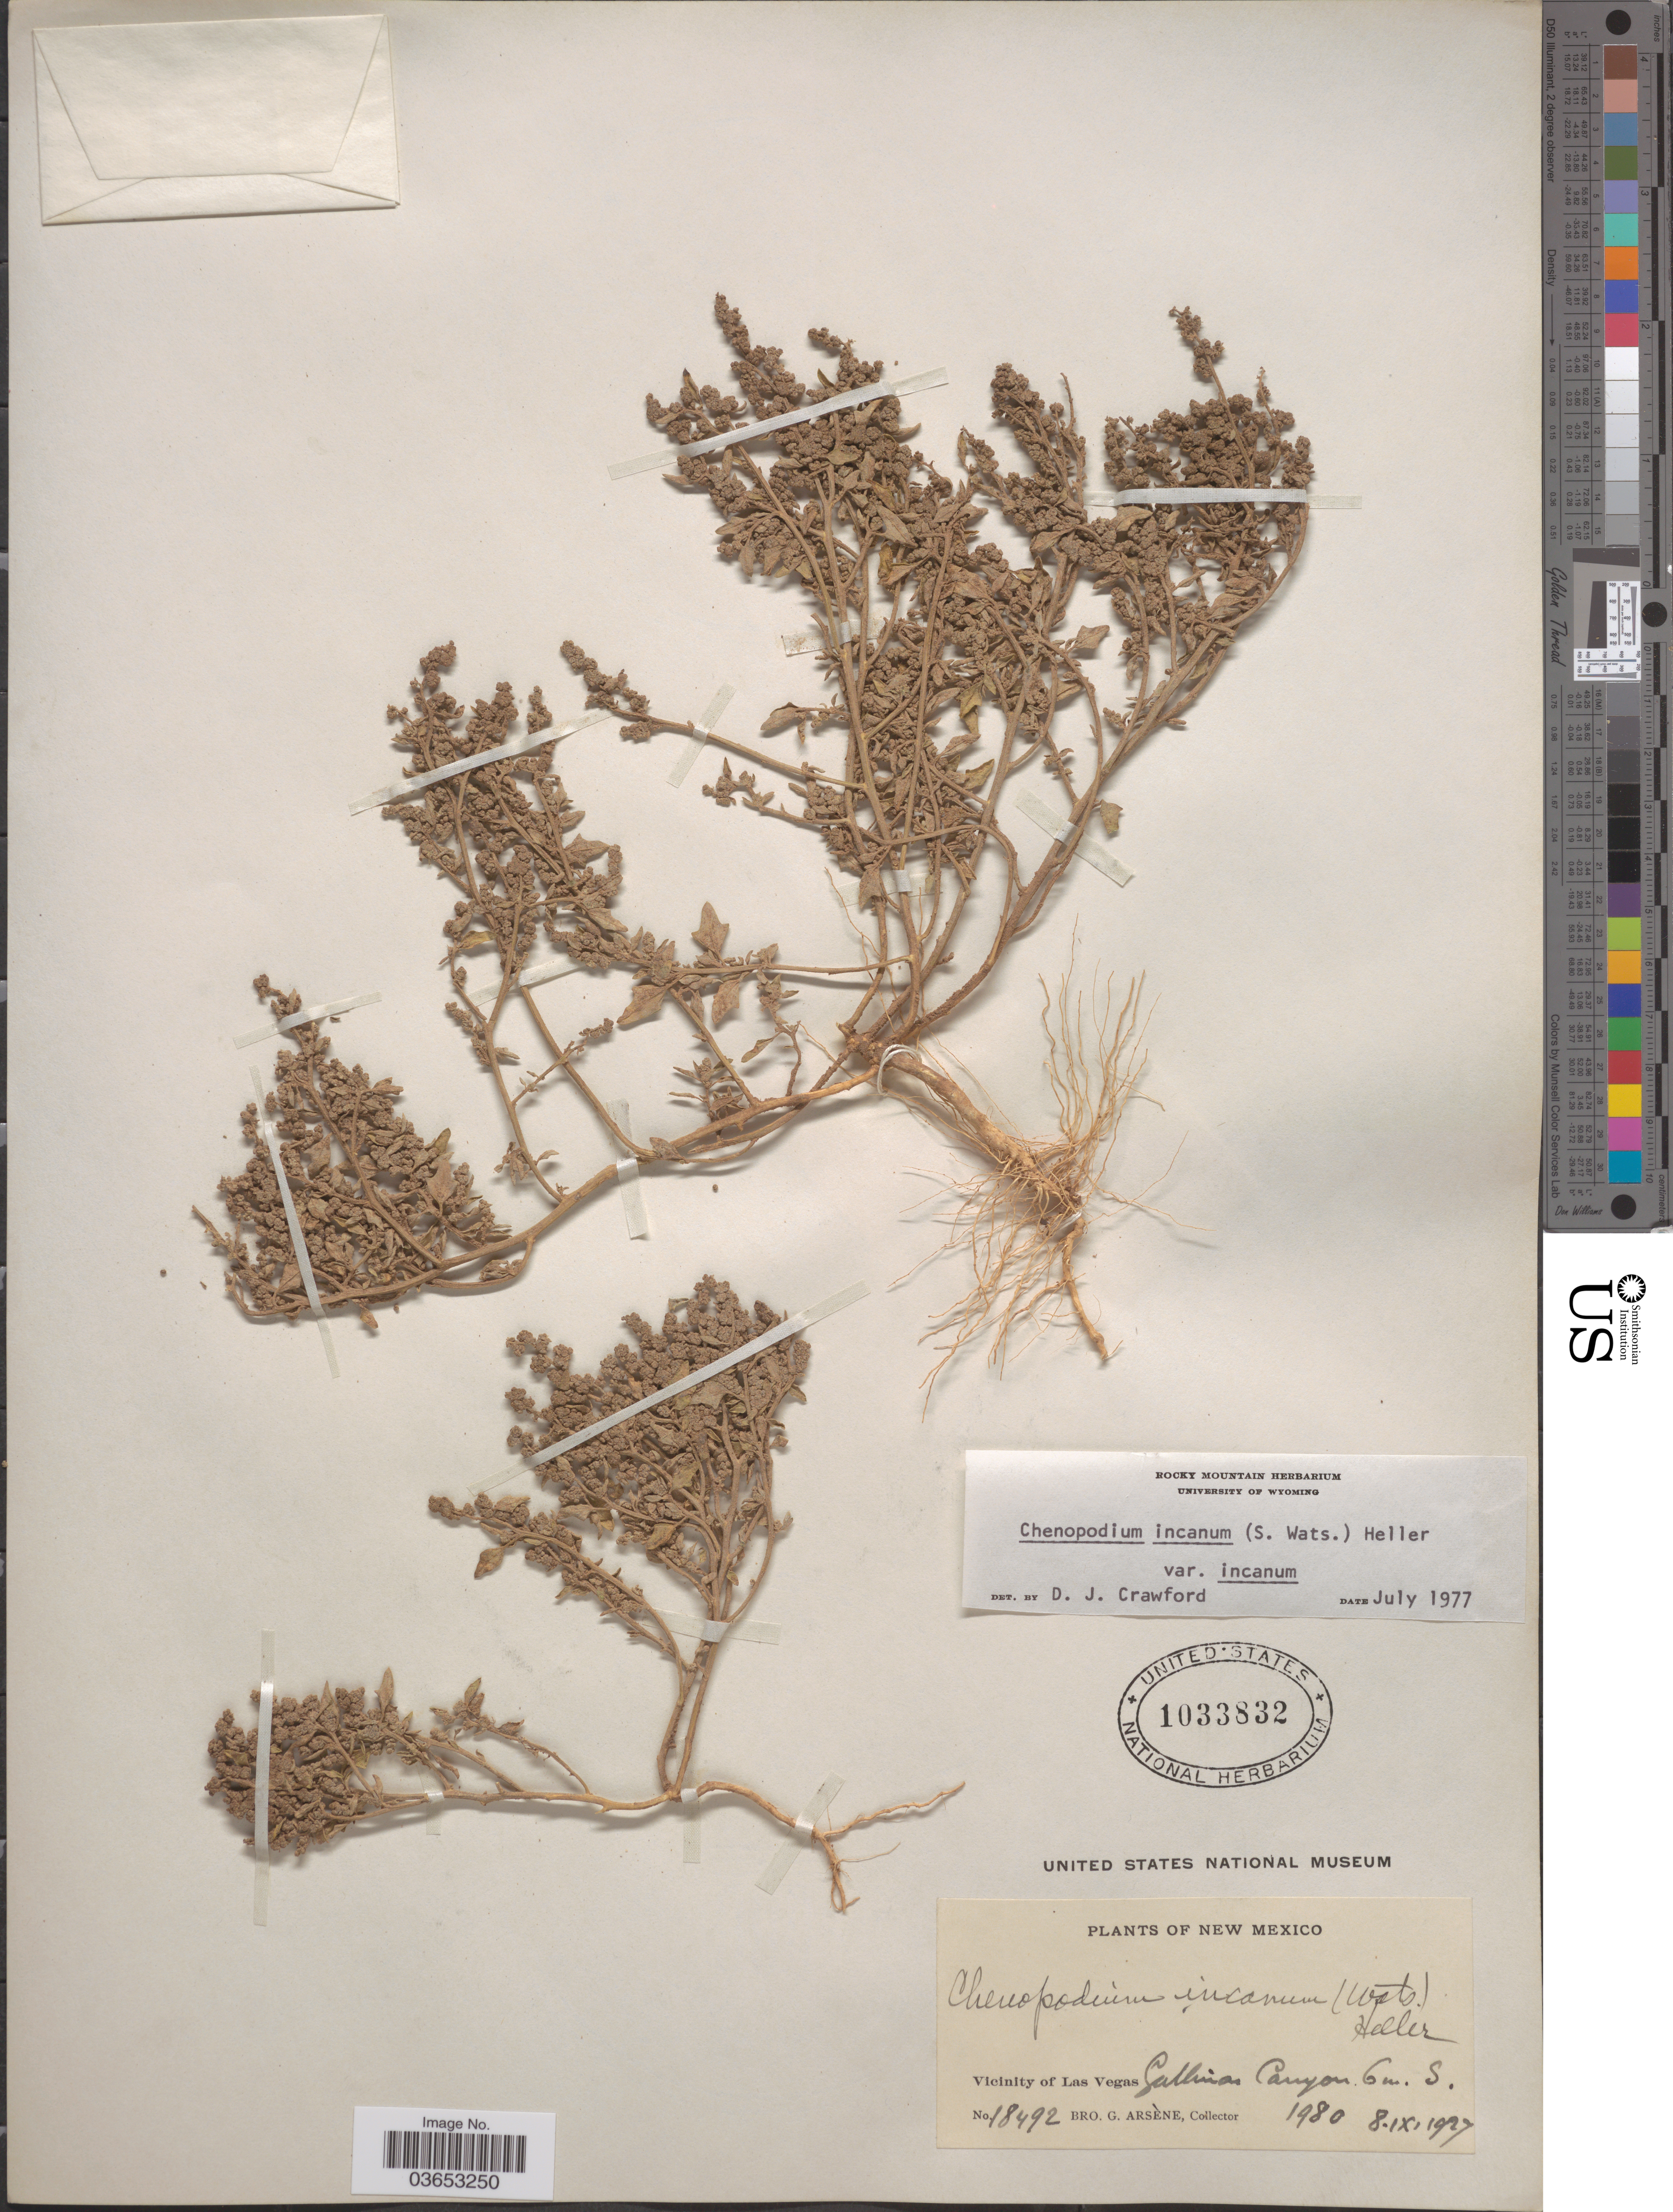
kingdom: Plantae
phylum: Tracheophyta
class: Magnoliopsida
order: Caryophyllales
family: Amaranthaceae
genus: Chenopodium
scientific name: Chenopodium incanum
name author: (S. Watson) A. Heller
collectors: Bro. G. Arsène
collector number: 18492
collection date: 1927-09-08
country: United States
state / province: New Mexico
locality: Vicinity of Las Vegas Gallinas Canyon 6 m. S.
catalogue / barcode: US 1033832